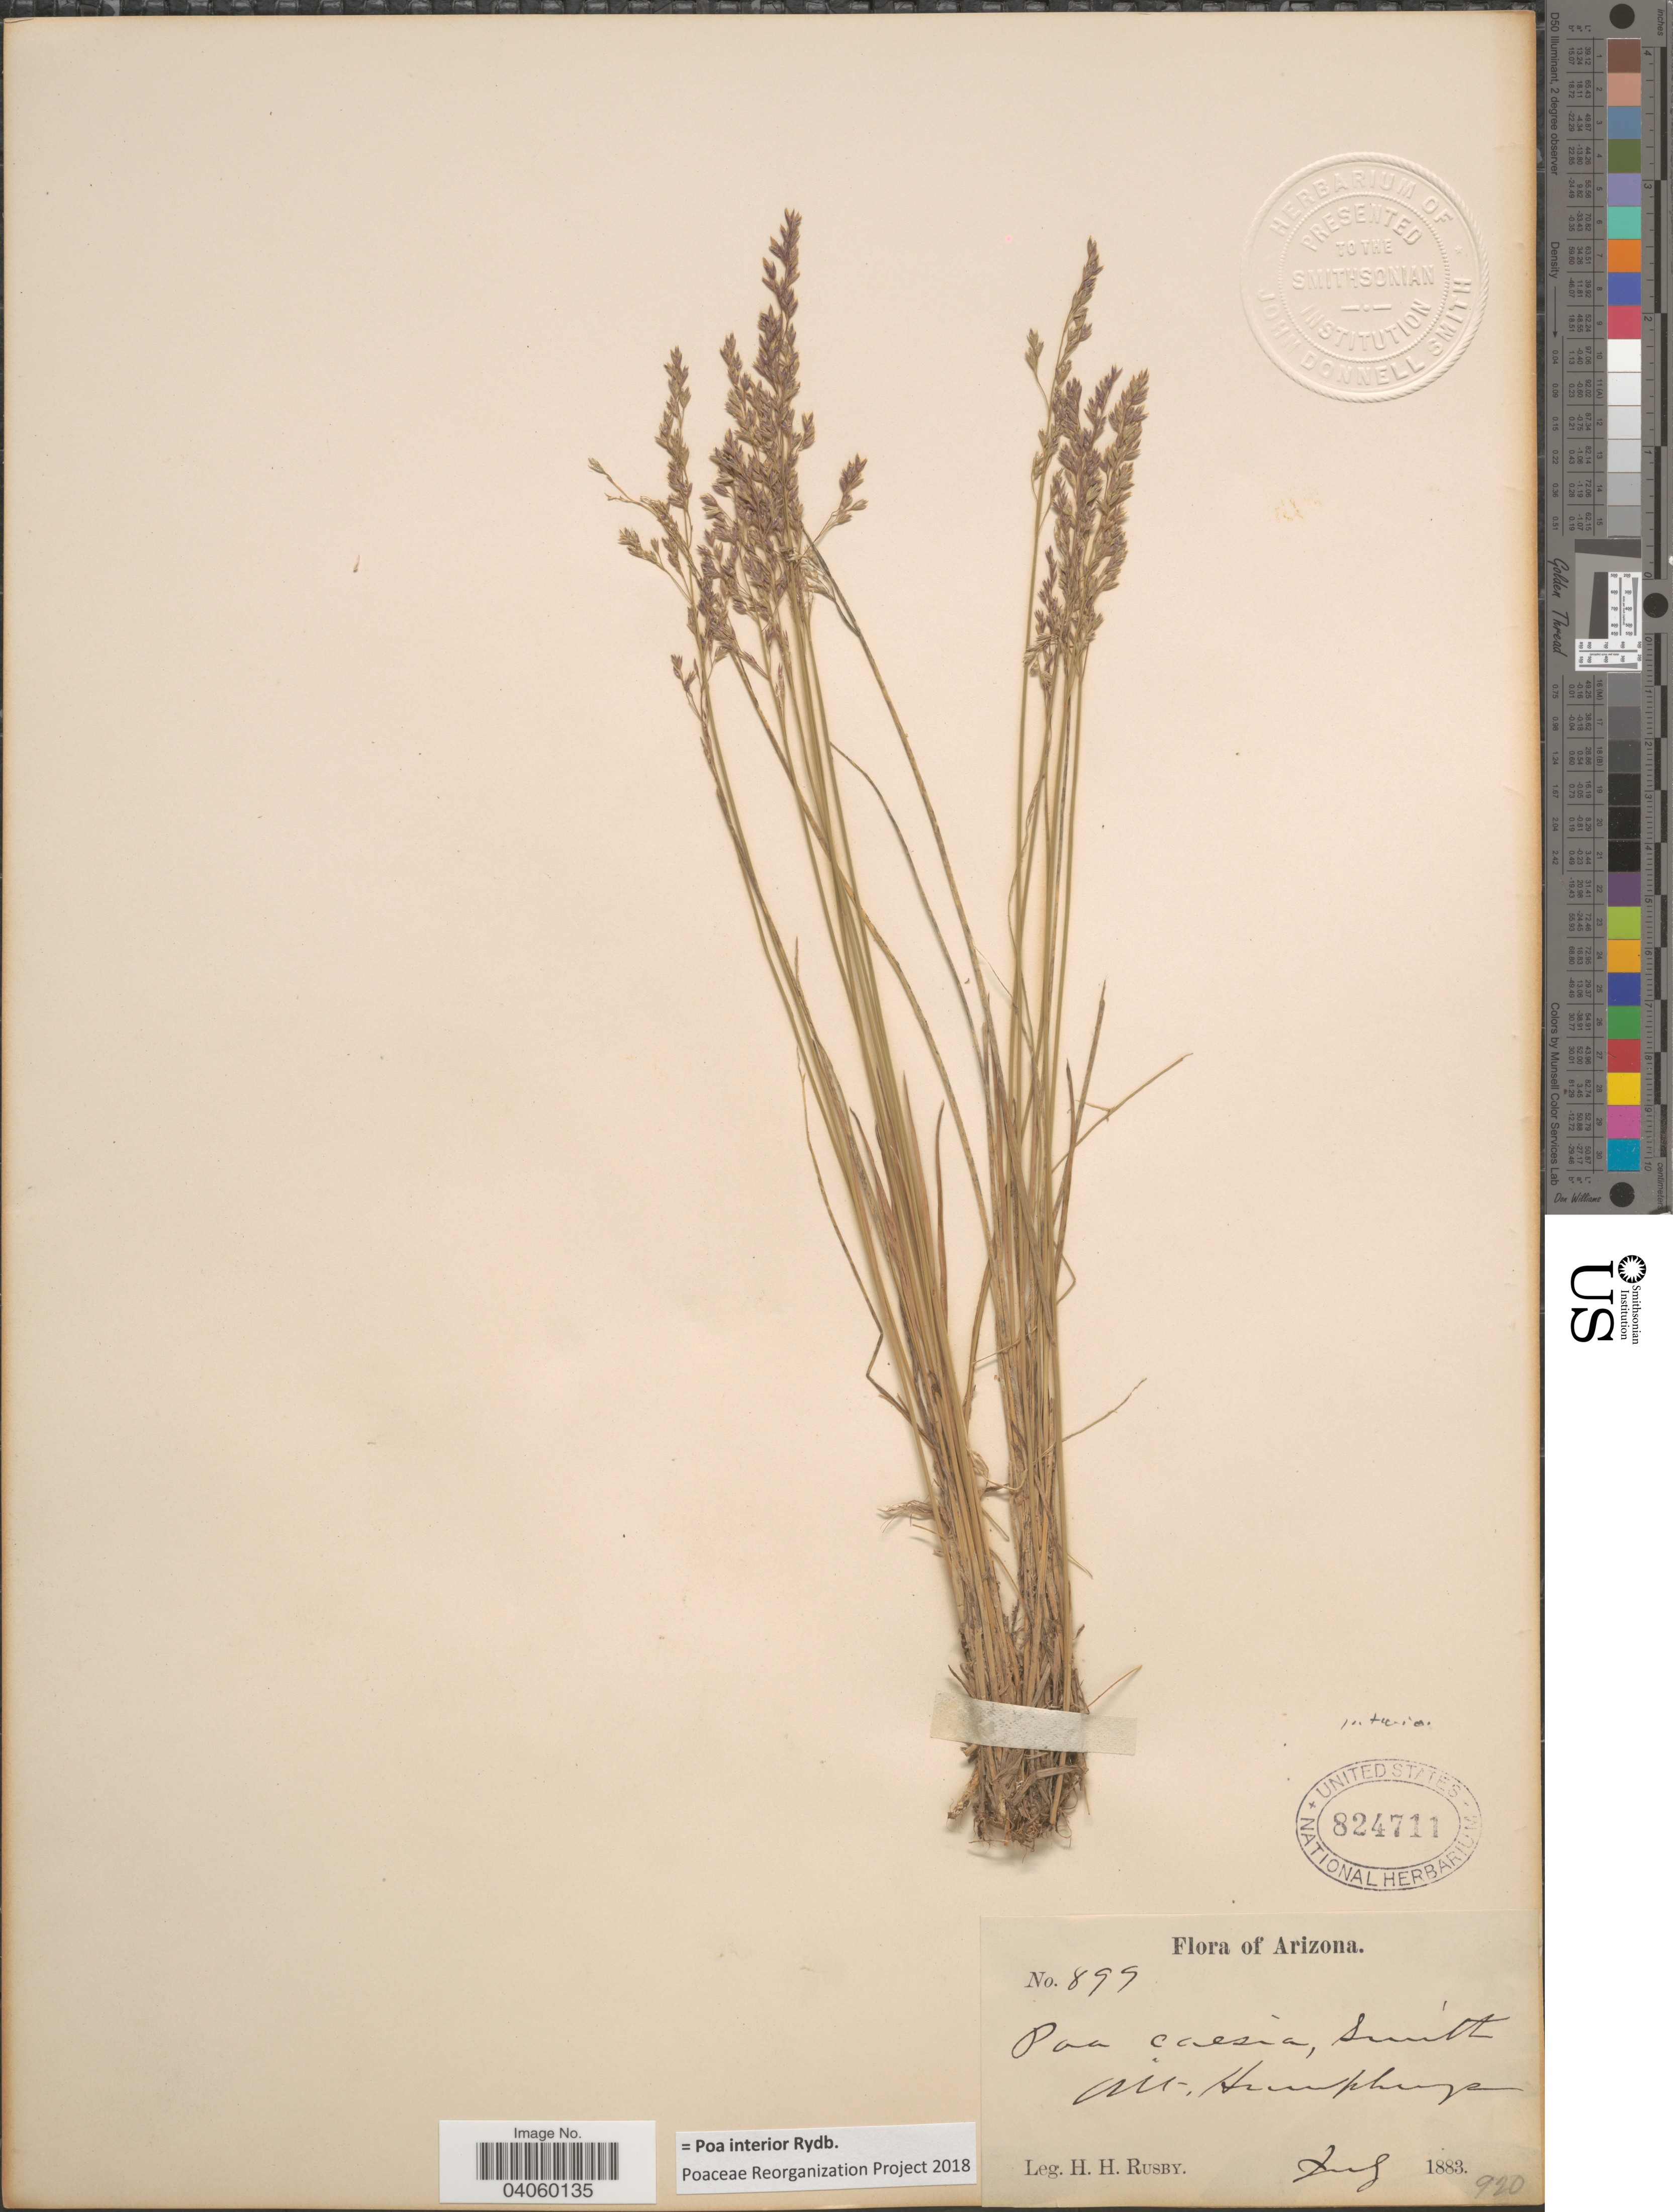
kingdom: Plantae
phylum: Tracheophyta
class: Liliopsida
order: Poales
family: Poaceae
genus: Poa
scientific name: Poa interior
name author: Rydb.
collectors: H. H. Rusby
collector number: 899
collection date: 1883-08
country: United States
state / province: Arizona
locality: Mt. Humphreys.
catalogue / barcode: US 824711